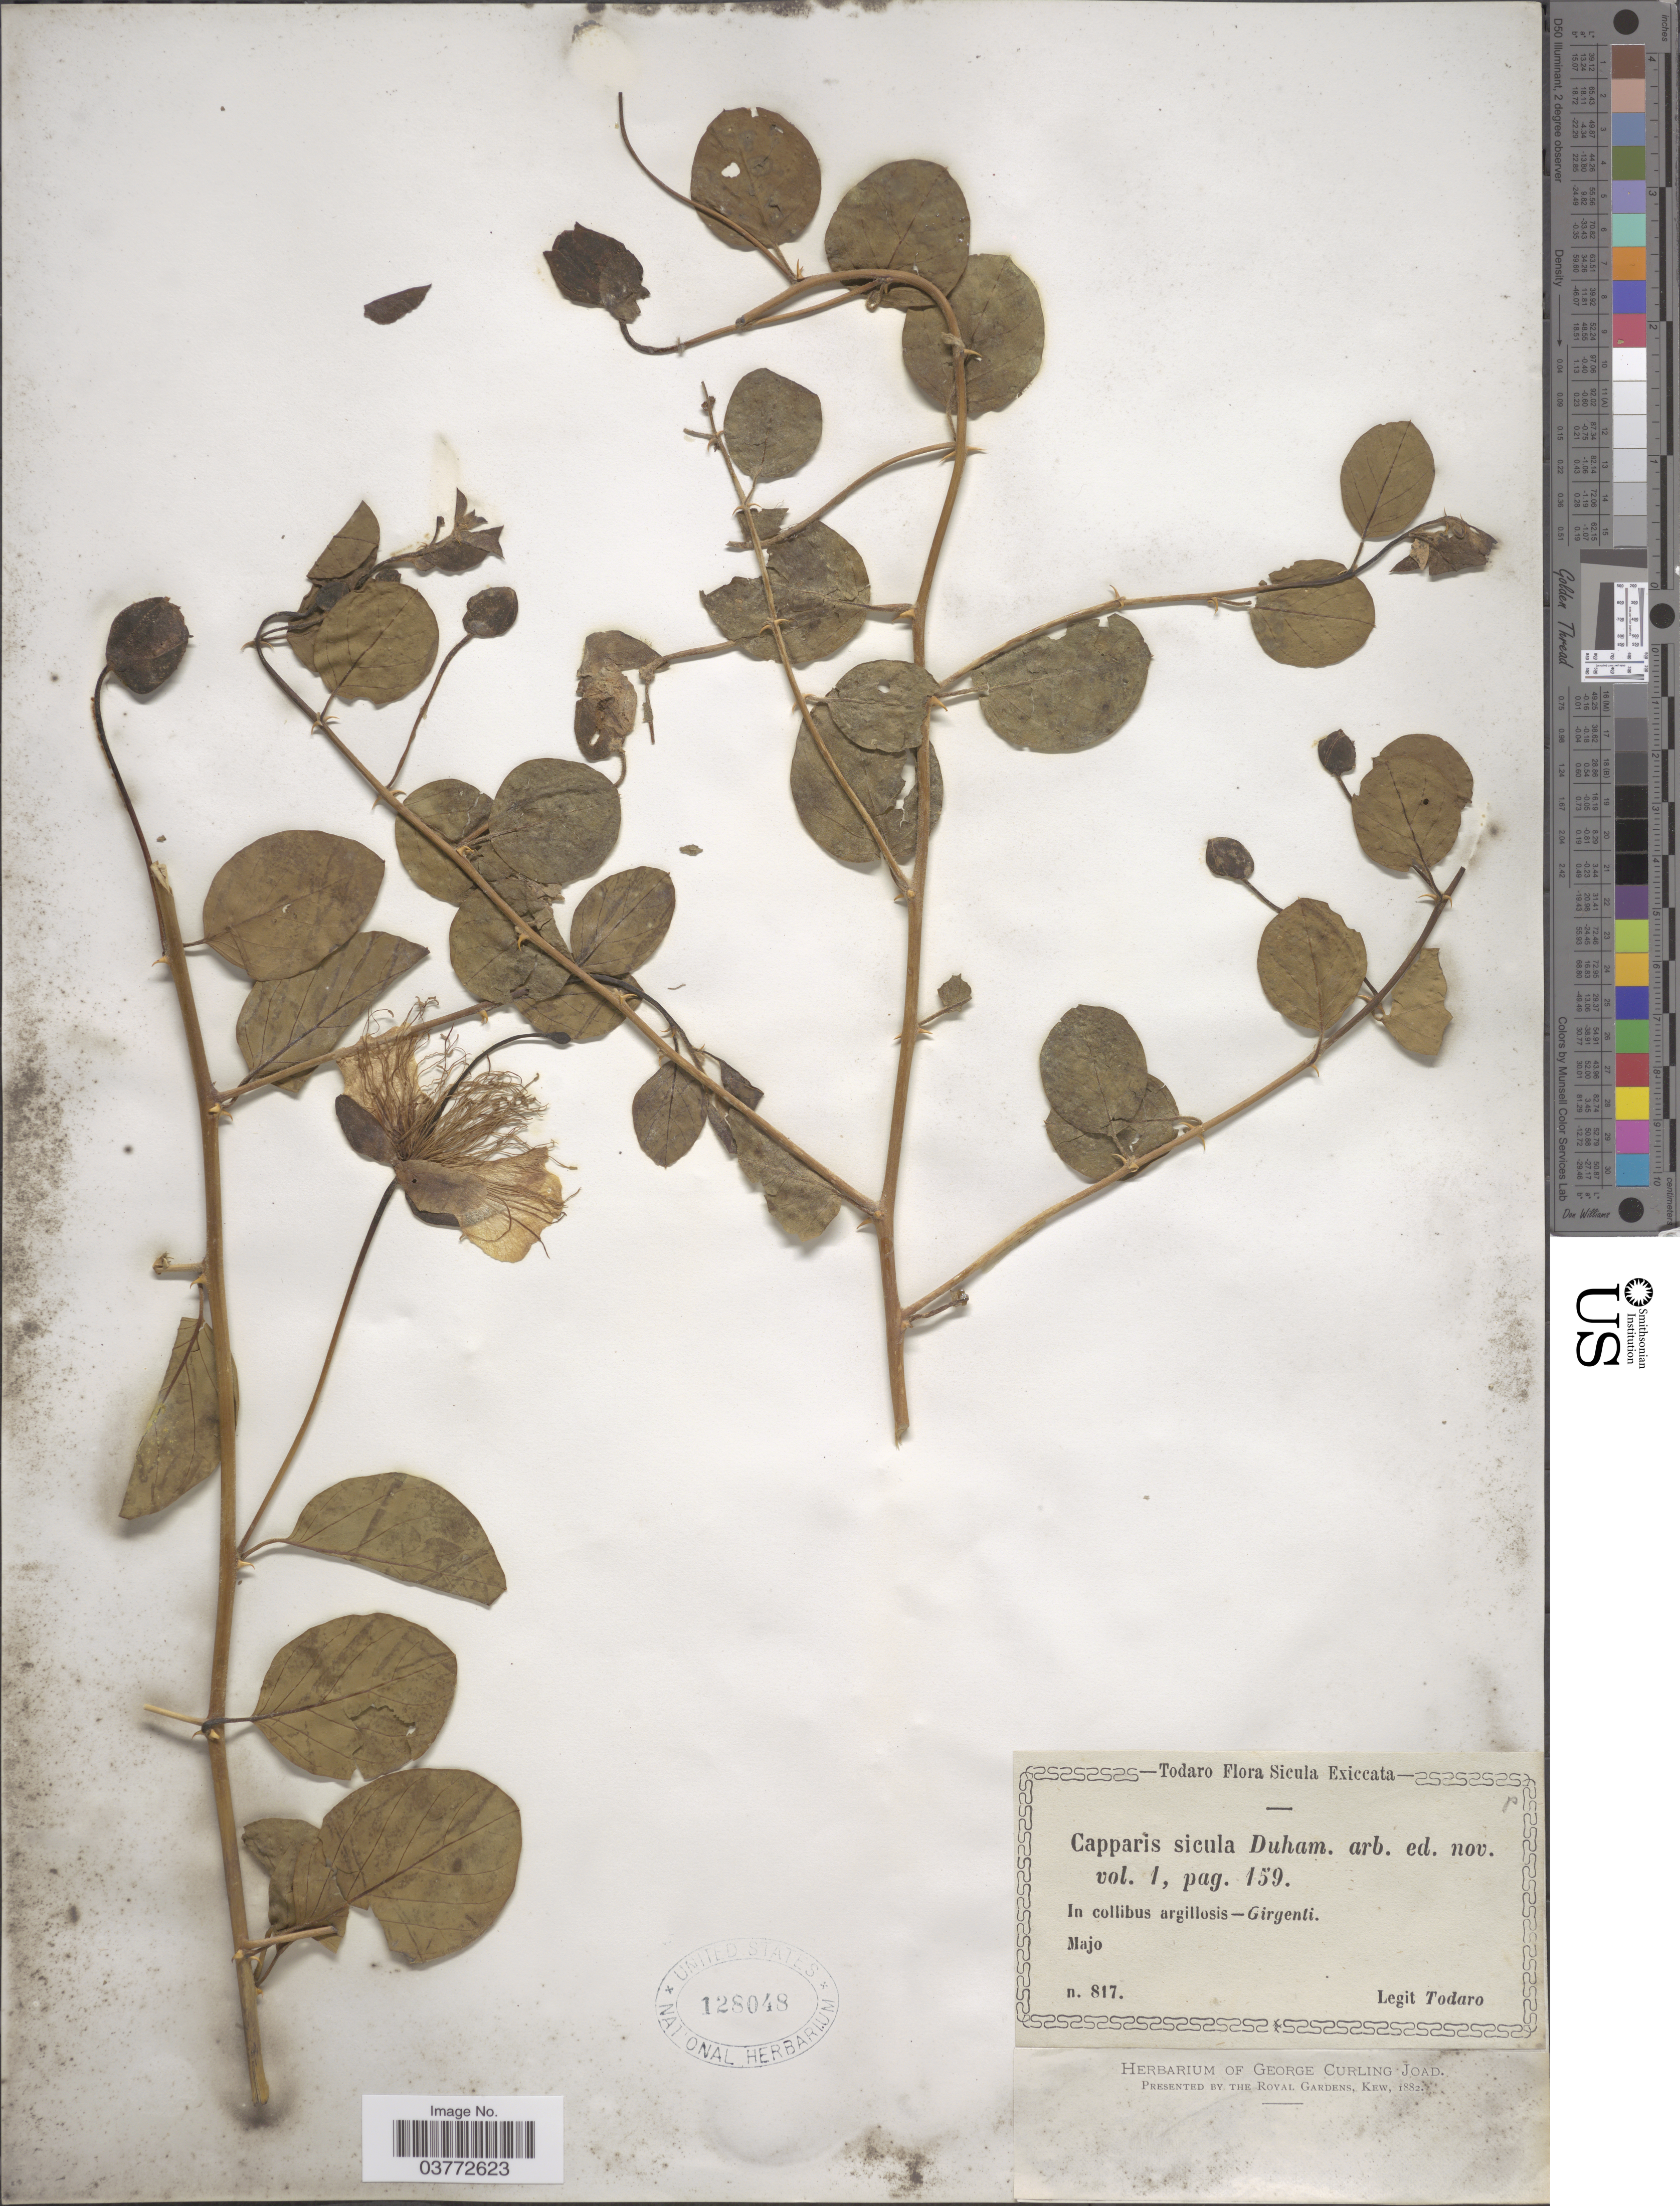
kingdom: Plantae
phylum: Tracheophyta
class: Magnoliopsida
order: Brassicales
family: Capparaceae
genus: Capparis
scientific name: Capparis sicula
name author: Veill. ex Duhamel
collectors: Todaro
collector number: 817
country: Italy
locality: Sicula. In collibus argillosis-Girgenti.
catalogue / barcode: US 128048